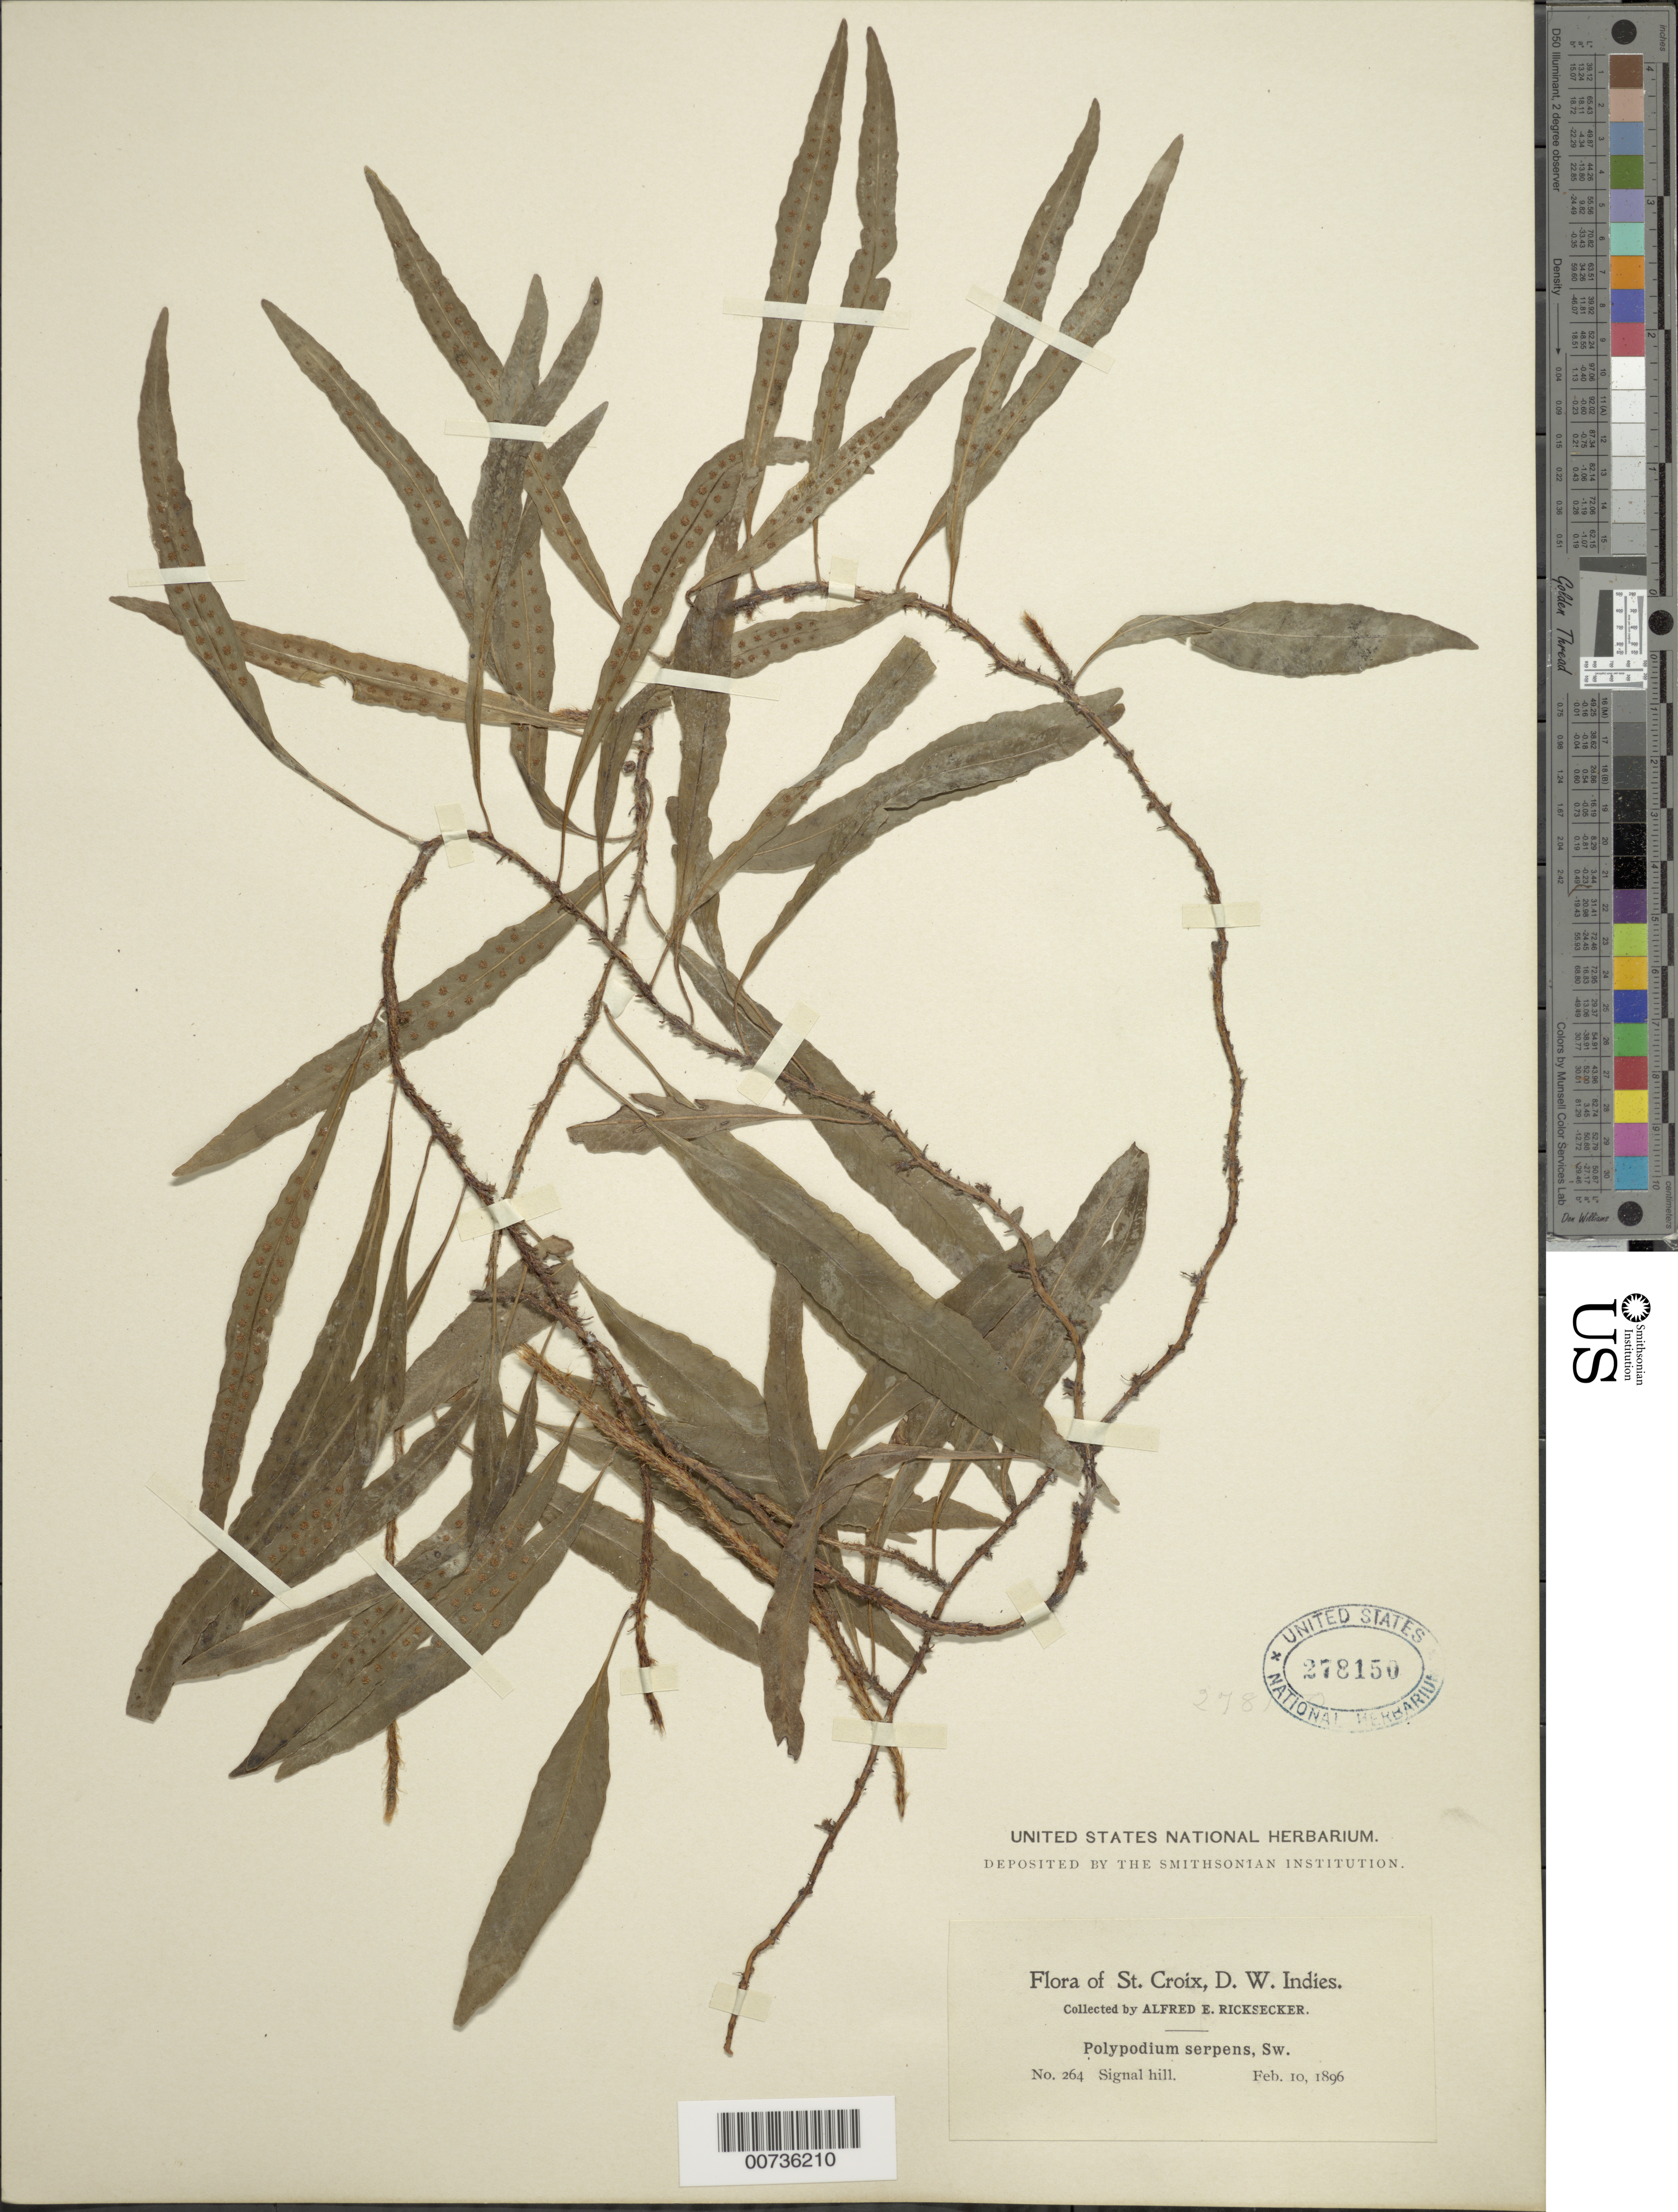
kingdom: Plantae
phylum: Tracheophyta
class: Polypodiopsida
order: Polypodiales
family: Polypodiaceae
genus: Microgramma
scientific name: Microgramma heterophylla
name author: (L.) Wherry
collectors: A. E. Ricksecker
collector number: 264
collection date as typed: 10 Feb 1896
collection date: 1896-02-10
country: U.S. Virgin Islands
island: St. Croix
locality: Signal Hill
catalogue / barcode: US 278150